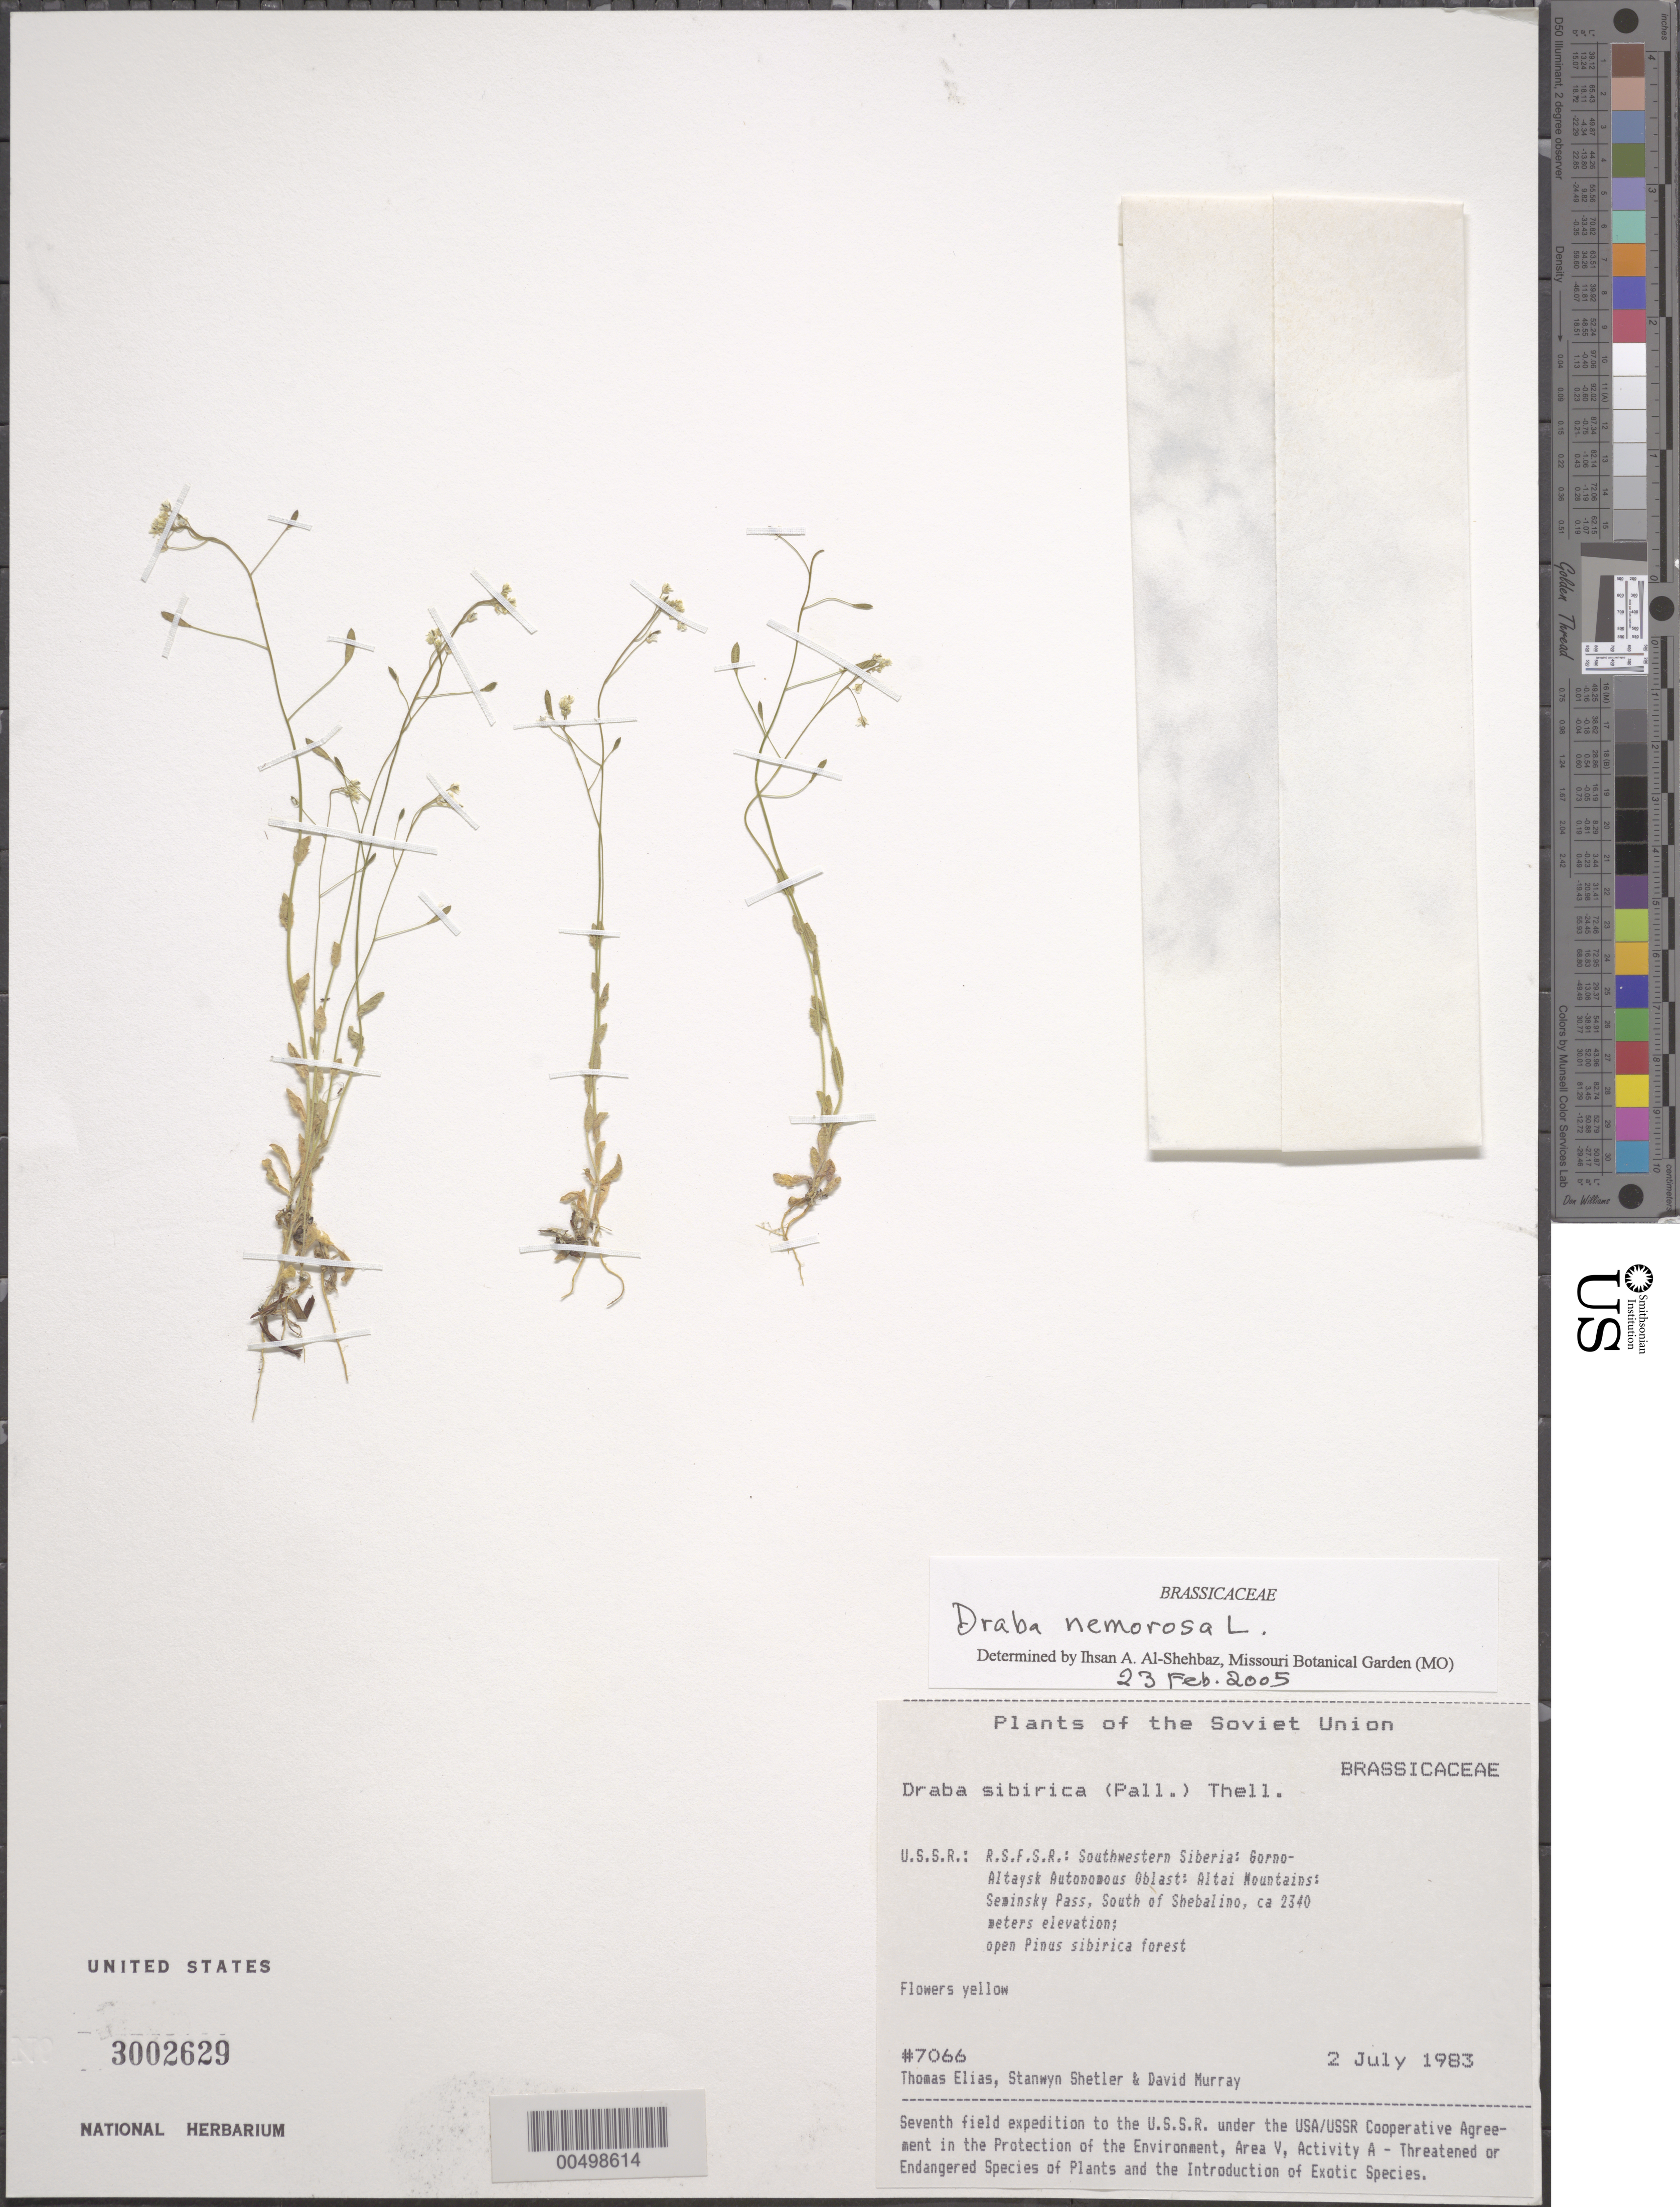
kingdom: Plantae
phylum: Tracheophyta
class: Magnoliopsida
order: Brassicales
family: Brassicaceae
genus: Draba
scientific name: Draba sibirica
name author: (Pall.) Thell.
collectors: T. Elias, S. Shetler & D. F. Murray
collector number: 7066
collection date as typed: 02 Jul 1983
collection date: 1983-07-02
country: Russian Federation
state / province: Altai Republic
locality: Altai Mountains, Seminsky Pass, S of Shebalino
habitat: open Pinus sibirica forest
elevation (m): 2340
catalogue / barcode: US 3002629